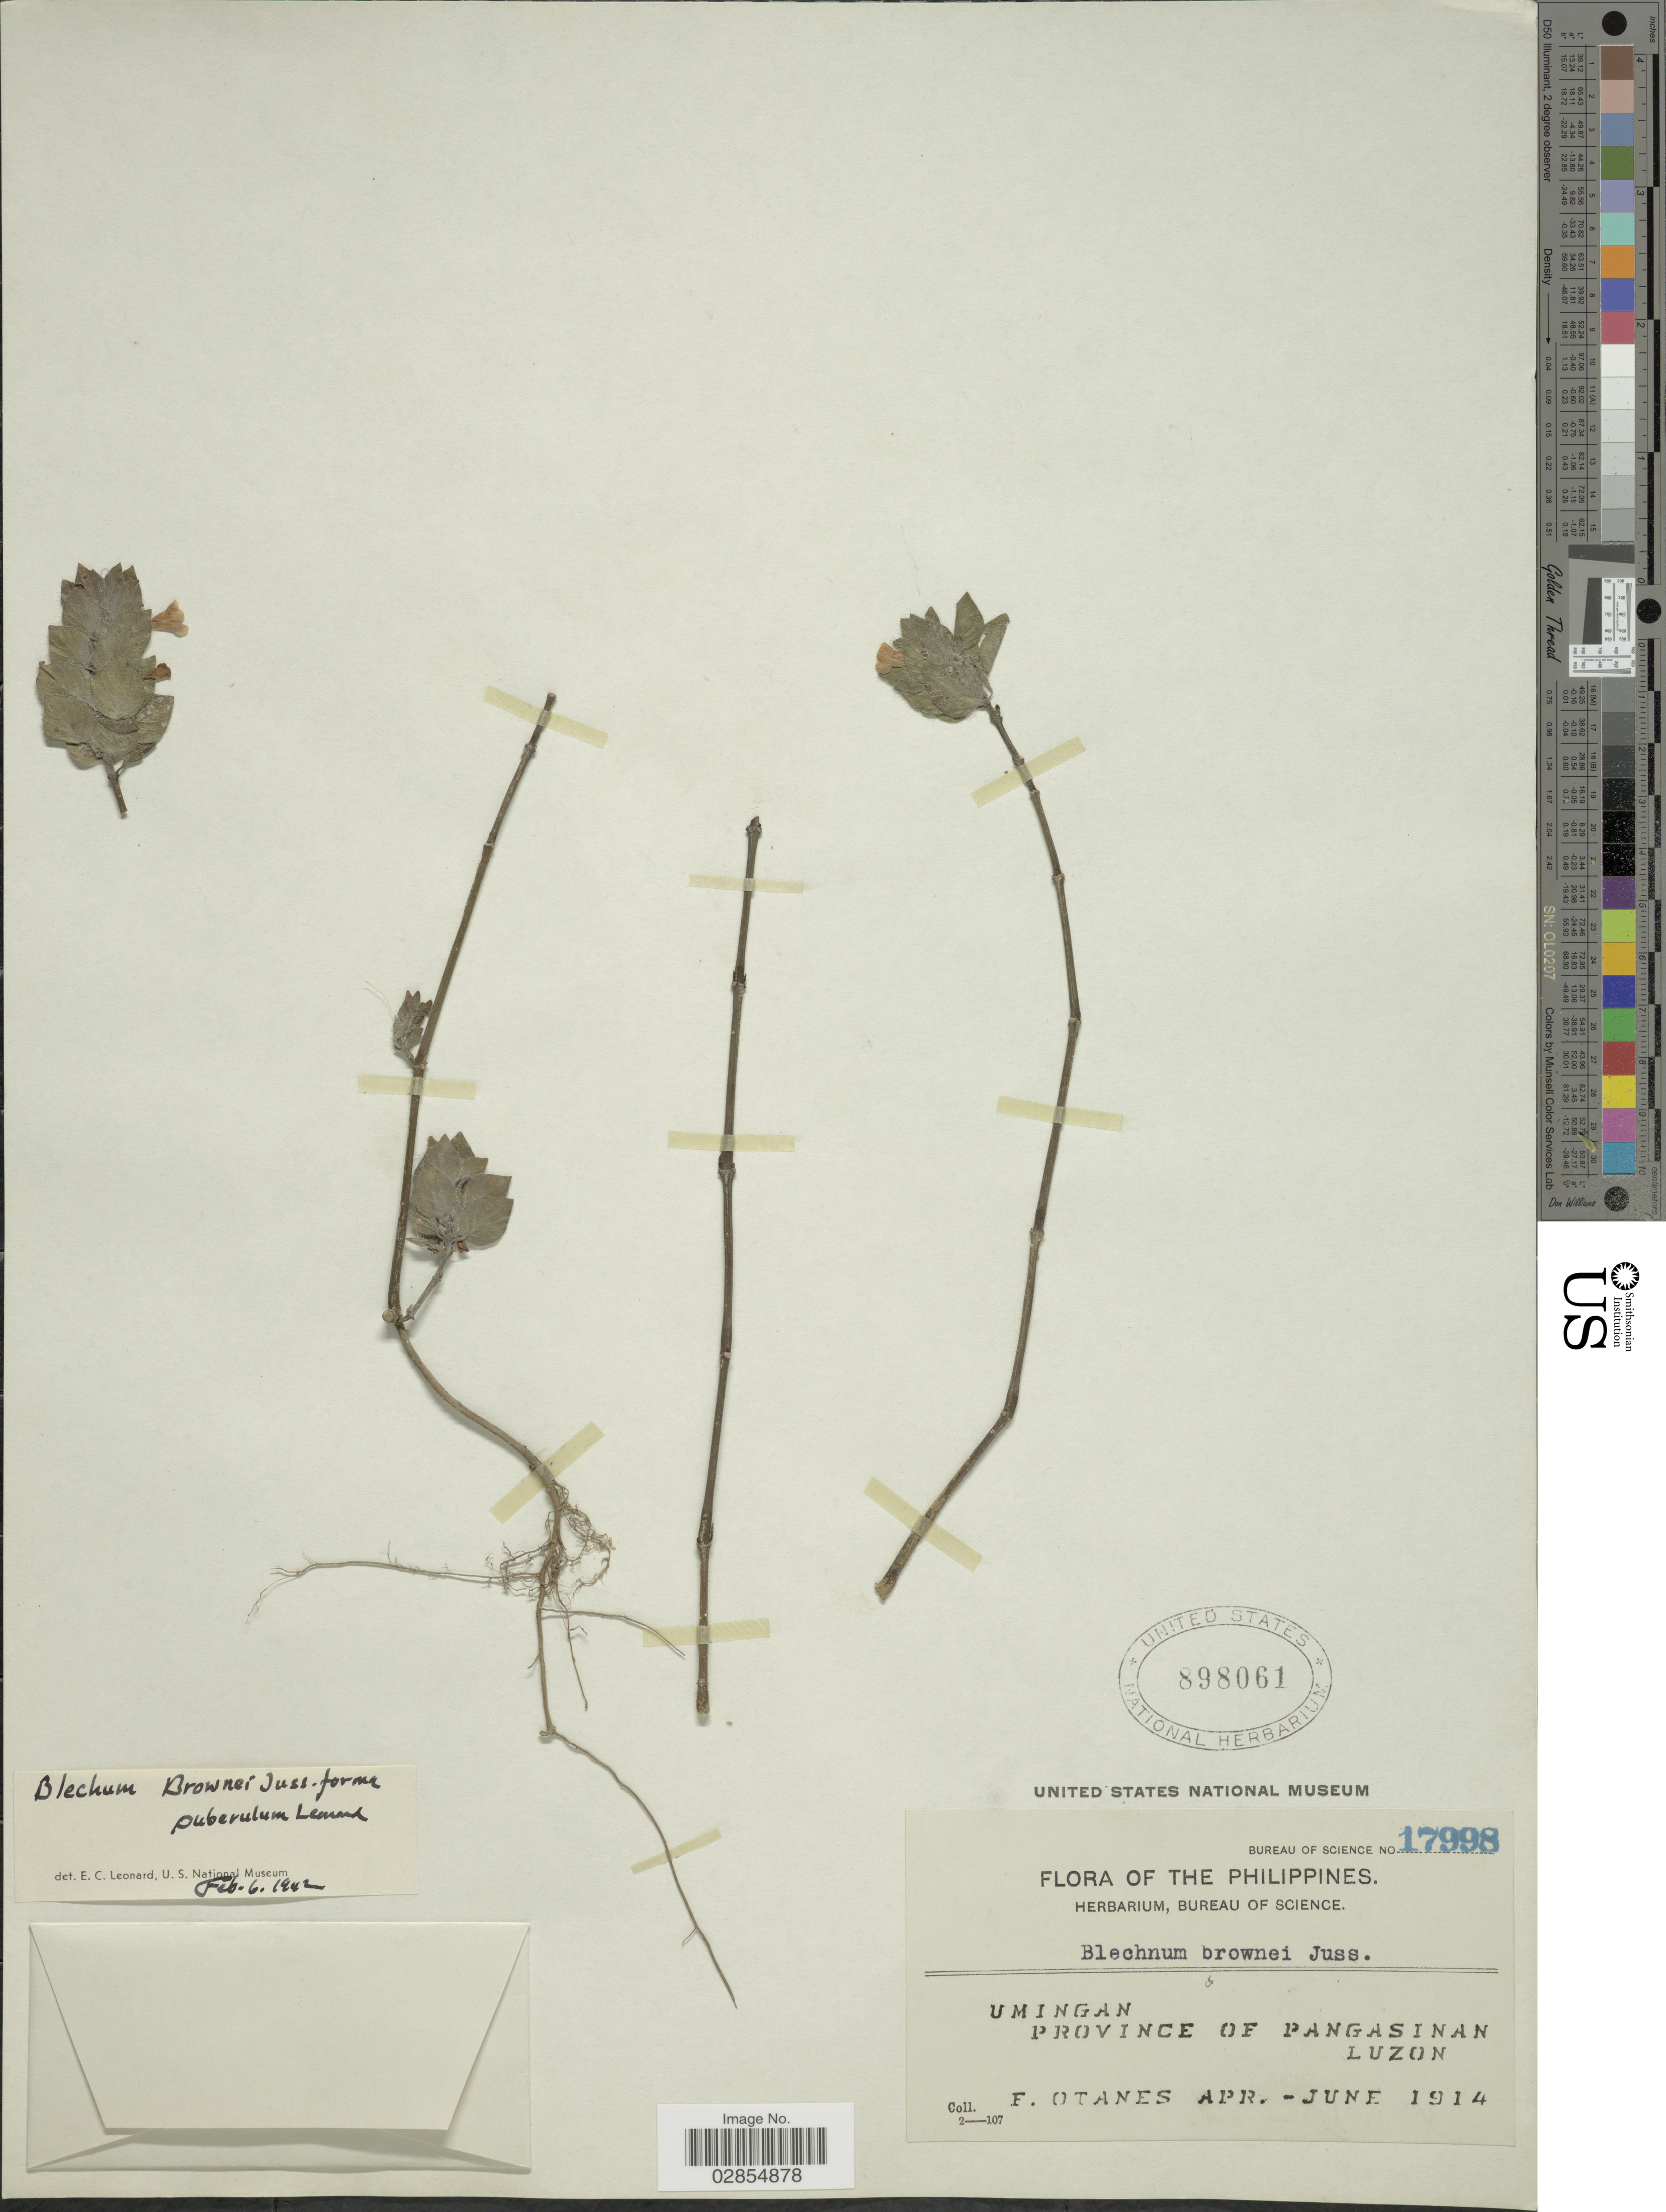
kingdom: Plantae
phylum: Tracheophyta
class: Magnoliopsida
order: Lamiales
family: Acanthaceae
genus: Blechum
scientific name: Blechum pyramidatum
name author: (Lam.) Urb.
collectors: F. Q. Otanes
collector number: Bureau of Science 17998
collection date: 1914-04/1914-06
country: Philippines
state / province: Ilocos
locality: Umingan, Province of Pangasinan, Luzon.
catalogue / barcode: US 898061